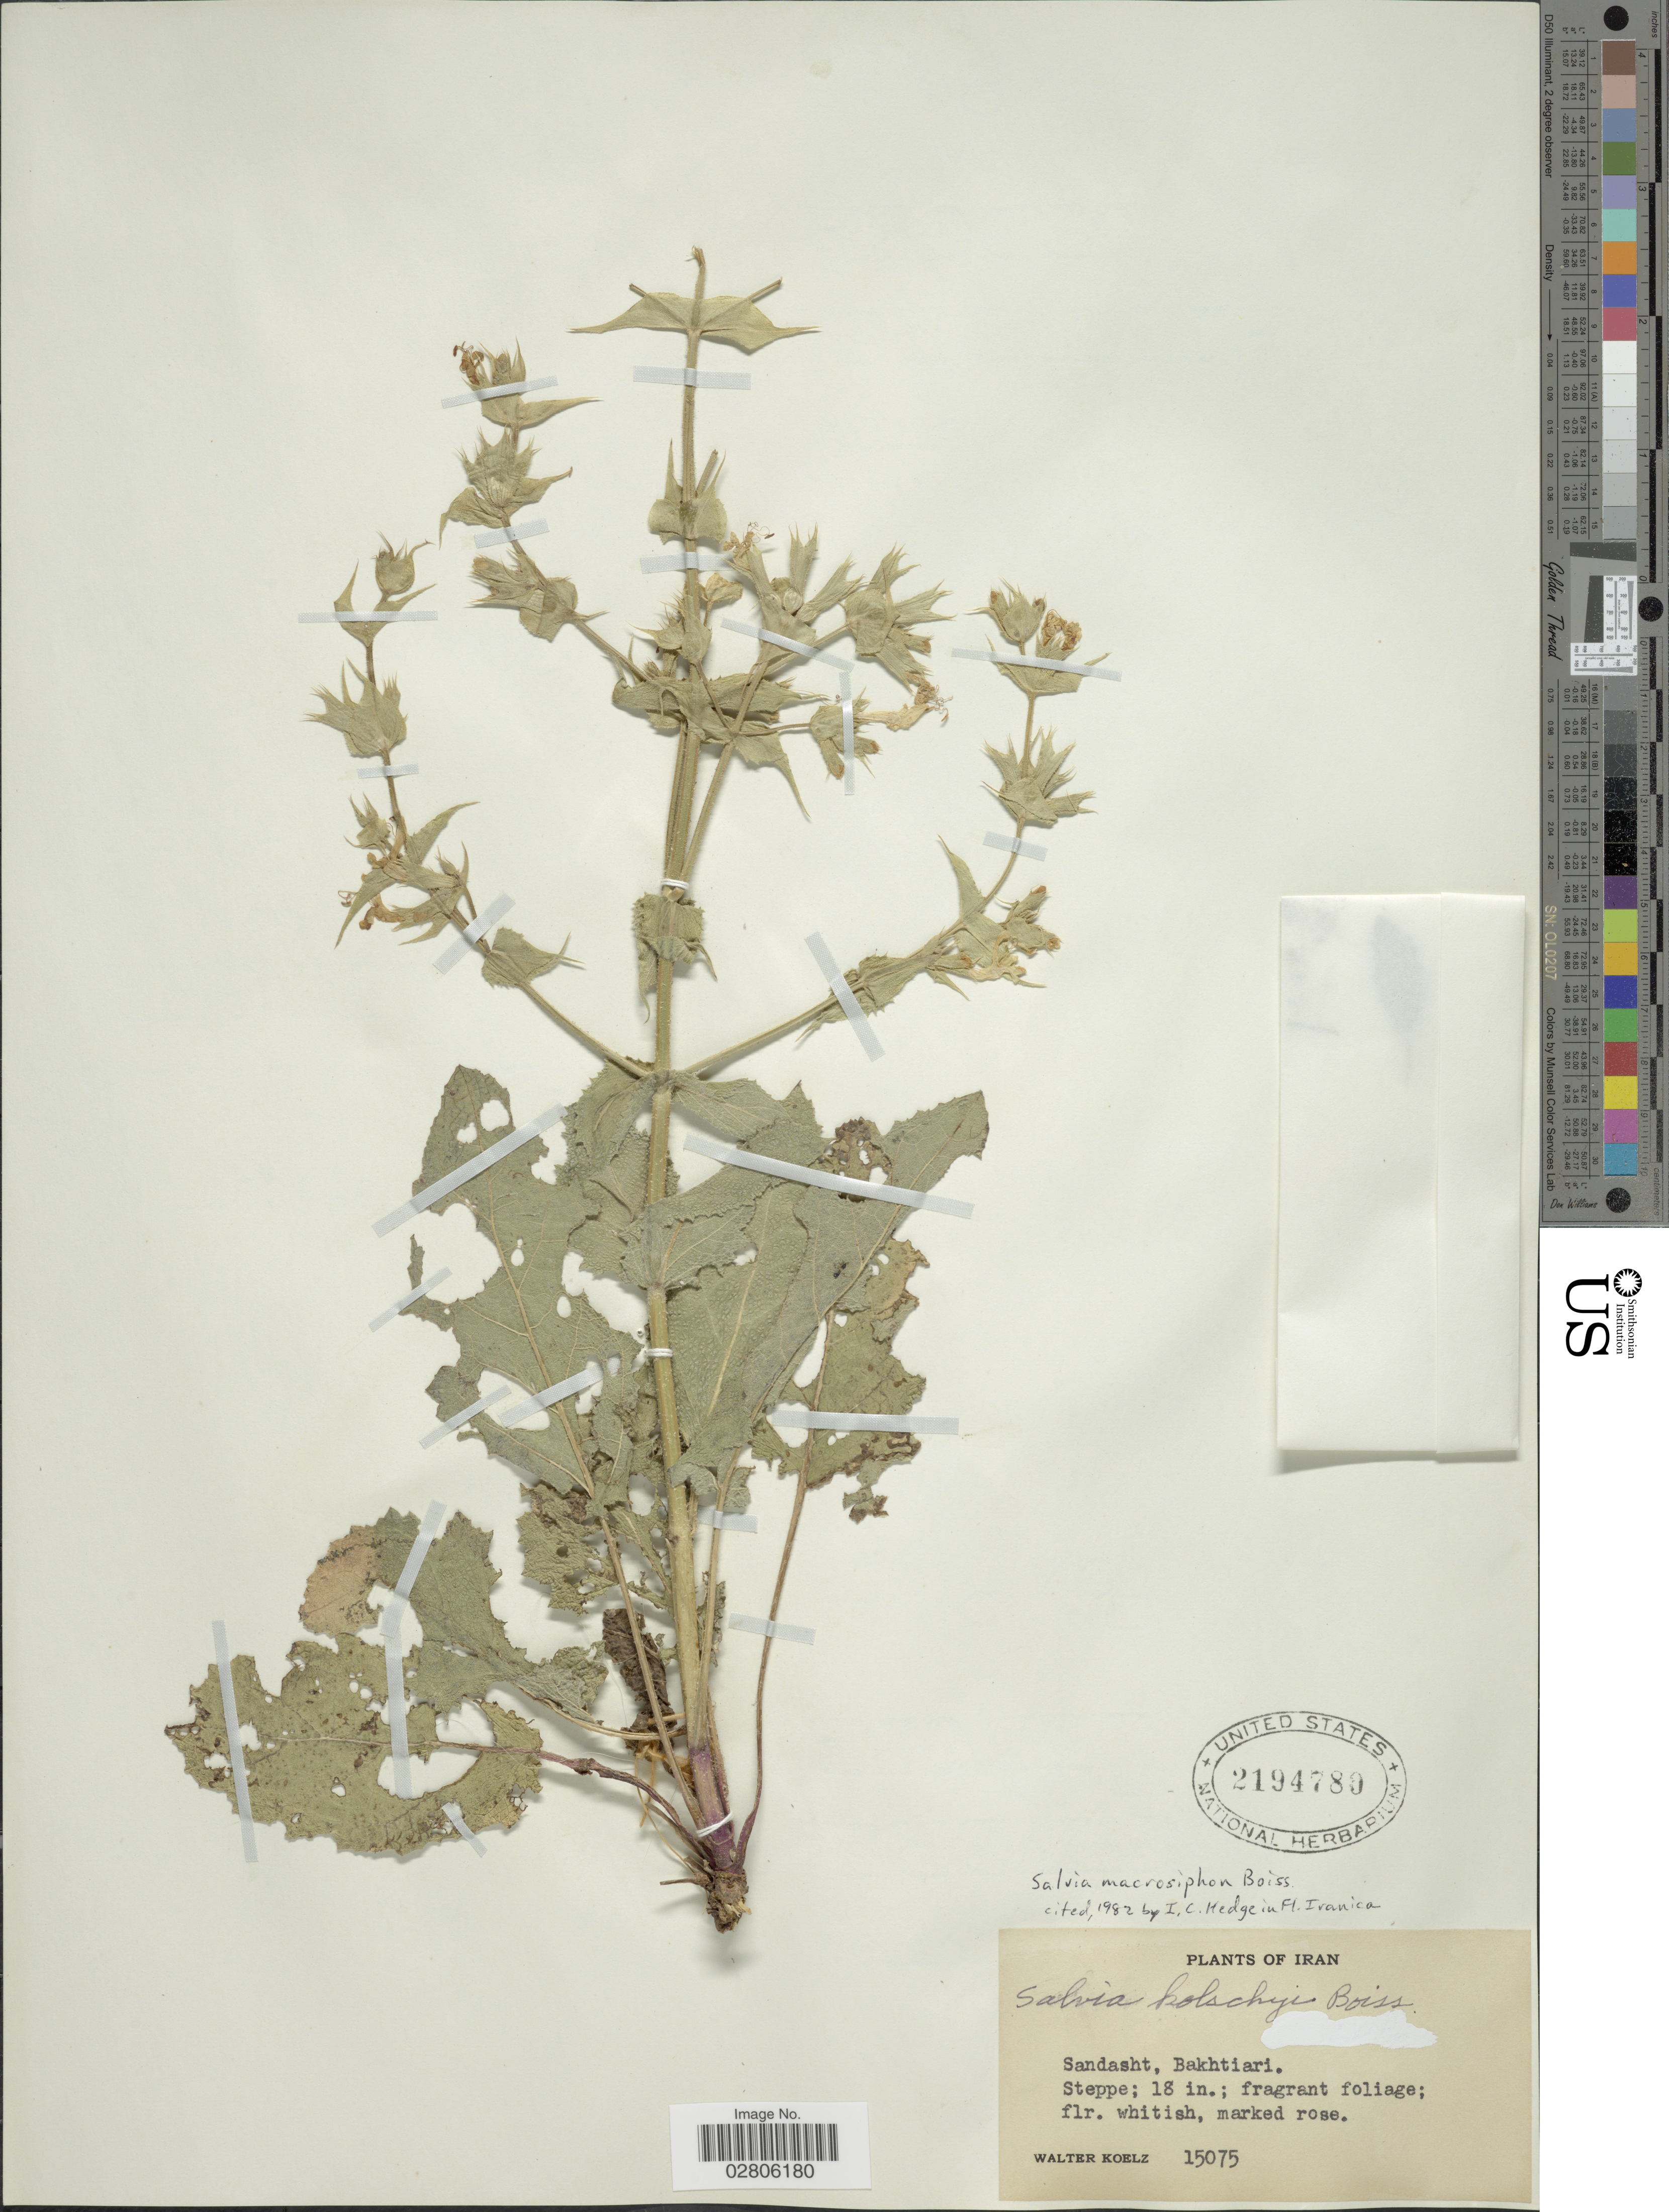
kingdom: Plantae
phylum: Tracheophyta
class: Magnoliopsida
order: Lamiales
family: Lamiaceae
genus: Salvia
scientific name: Salvia macrosiphon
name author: Boiss.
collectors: W. N. Koelz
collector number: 15075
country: Iran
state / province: Chahar Mahaal and Bakhtiari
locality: Sandasht, Bakhtiari.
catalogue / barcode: US 2194780